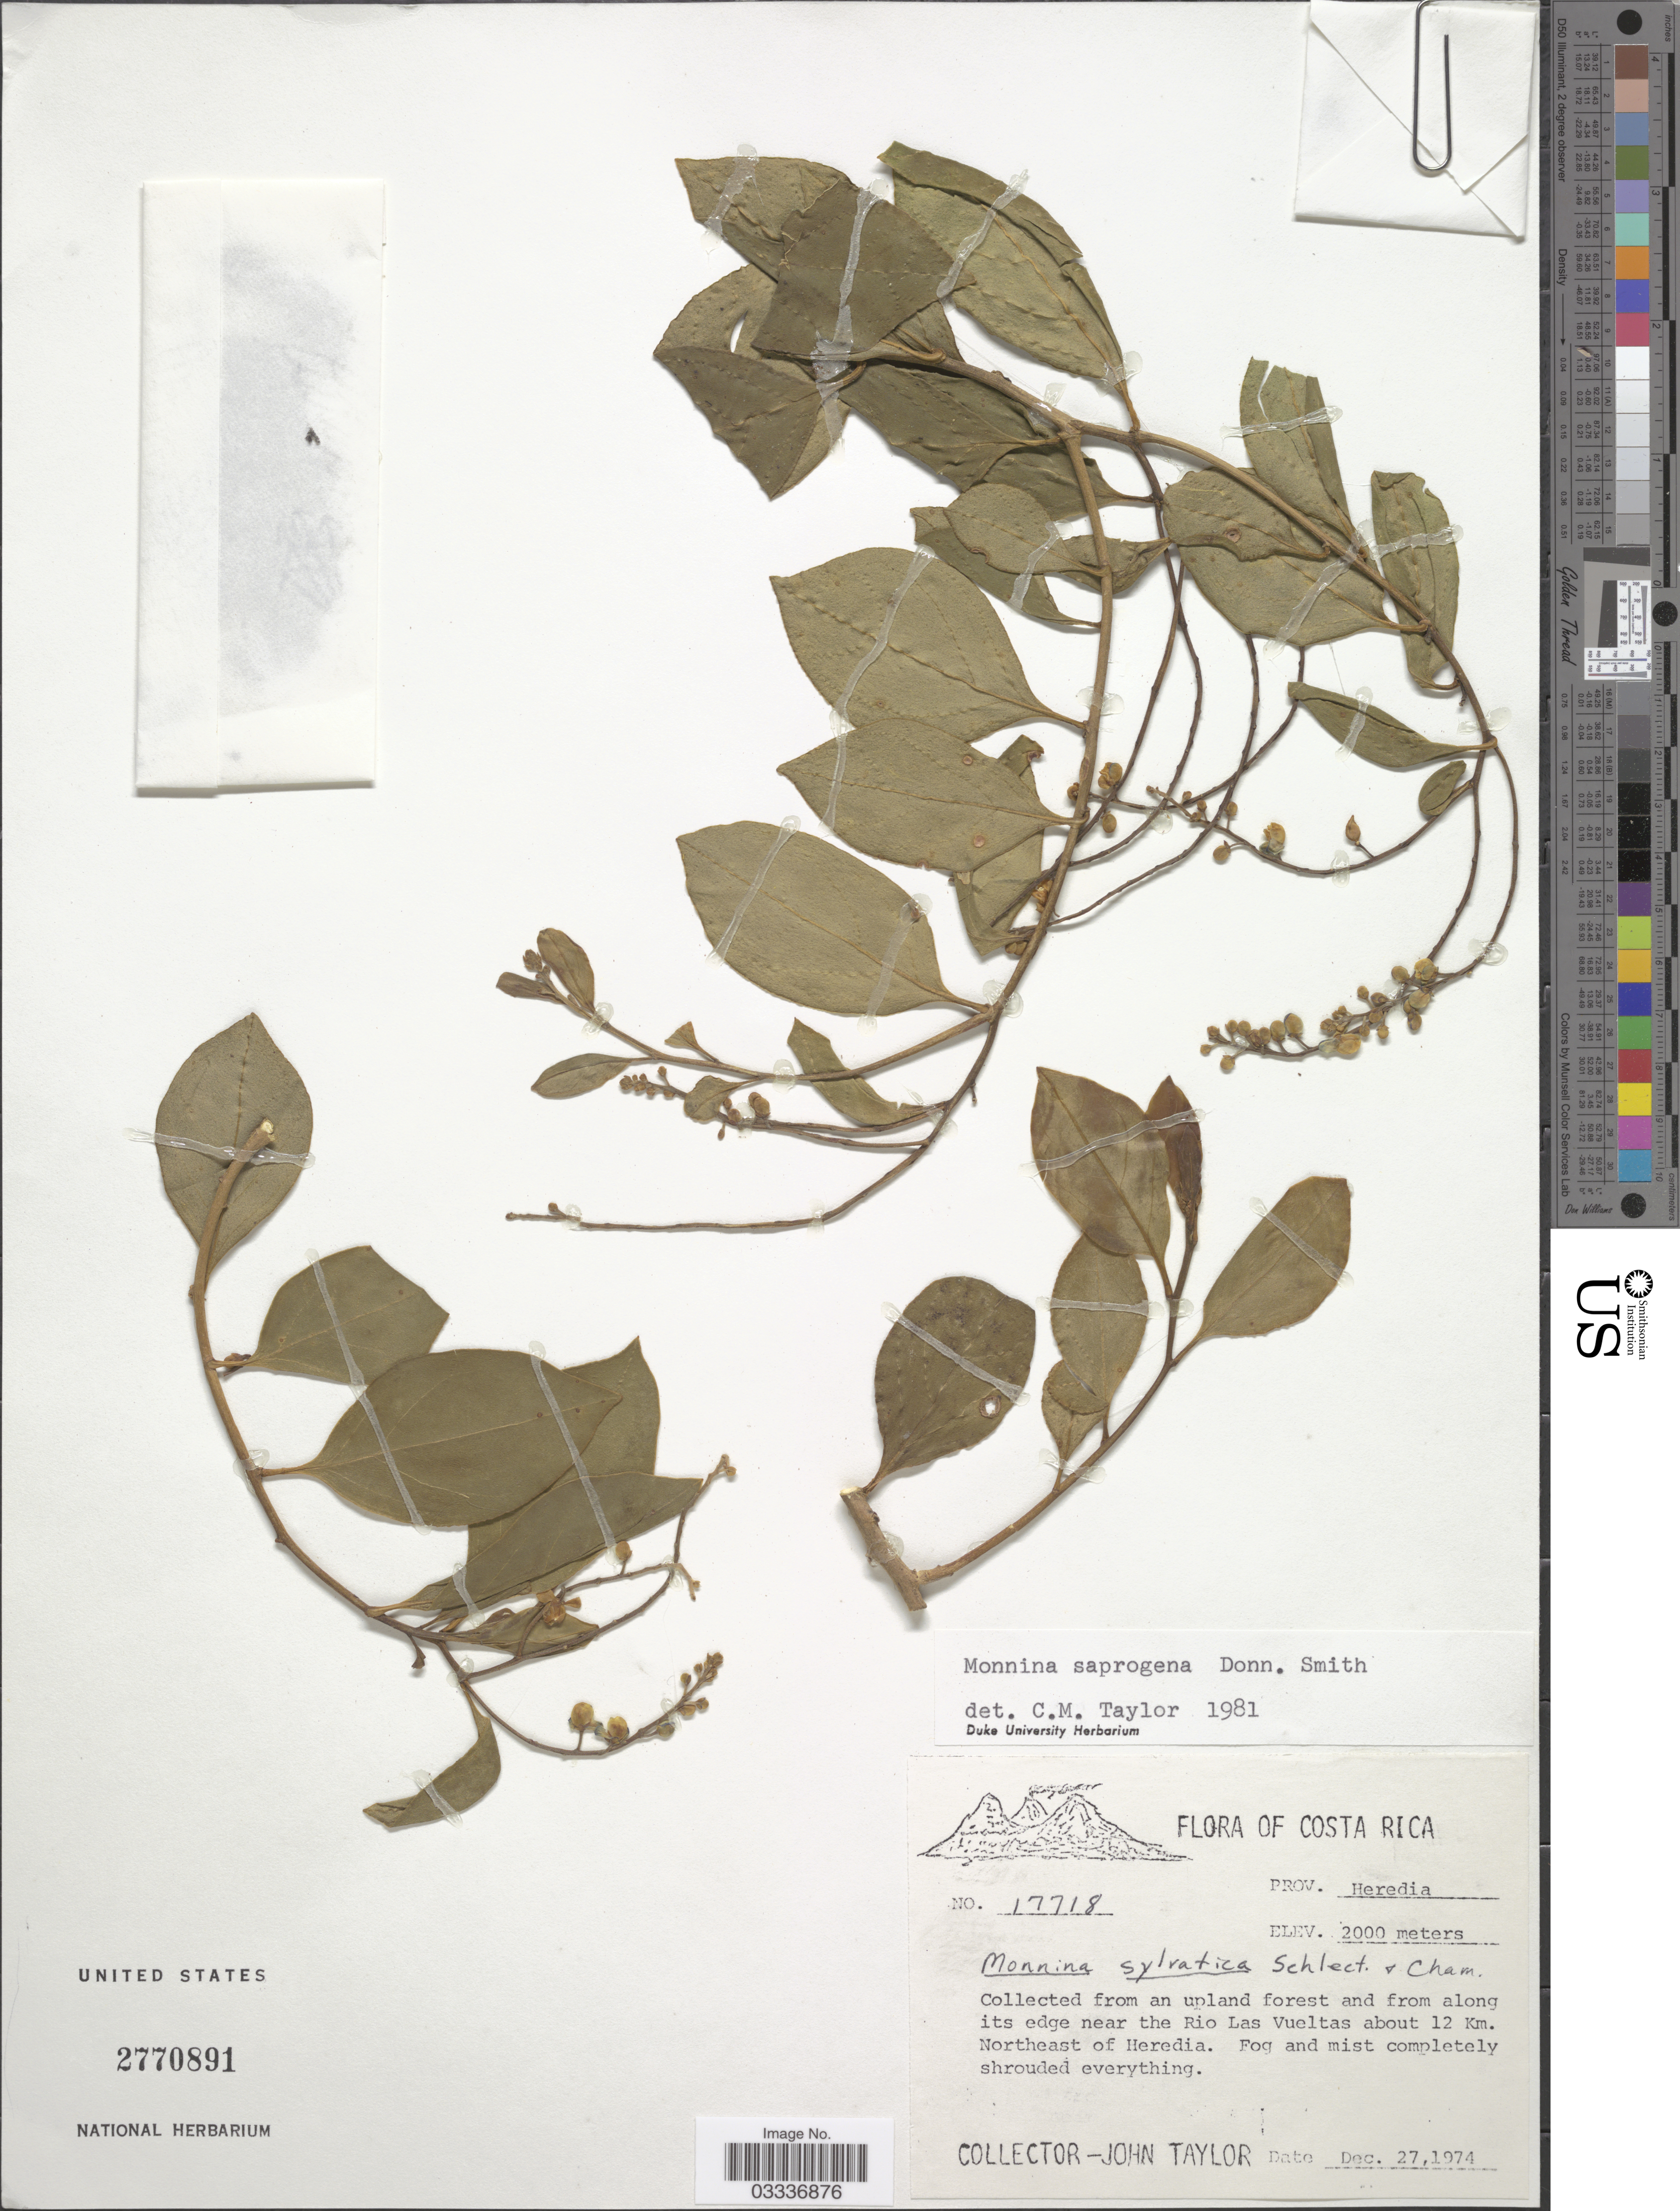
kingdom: Plantae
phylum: Tracheophyta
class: Magnoliopsida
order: Fabales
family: Polygalaceae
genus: Monnina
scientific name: Monnina saprogena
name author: Donn. Sm.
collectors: J. Taylor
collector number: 17718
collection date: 1974-12-27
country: Costa Rica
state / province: Heredia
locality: Near the Rio Las Vueltas about 12 Km. Northeast of Heredia.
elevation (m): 2000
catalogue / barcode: US 2770891